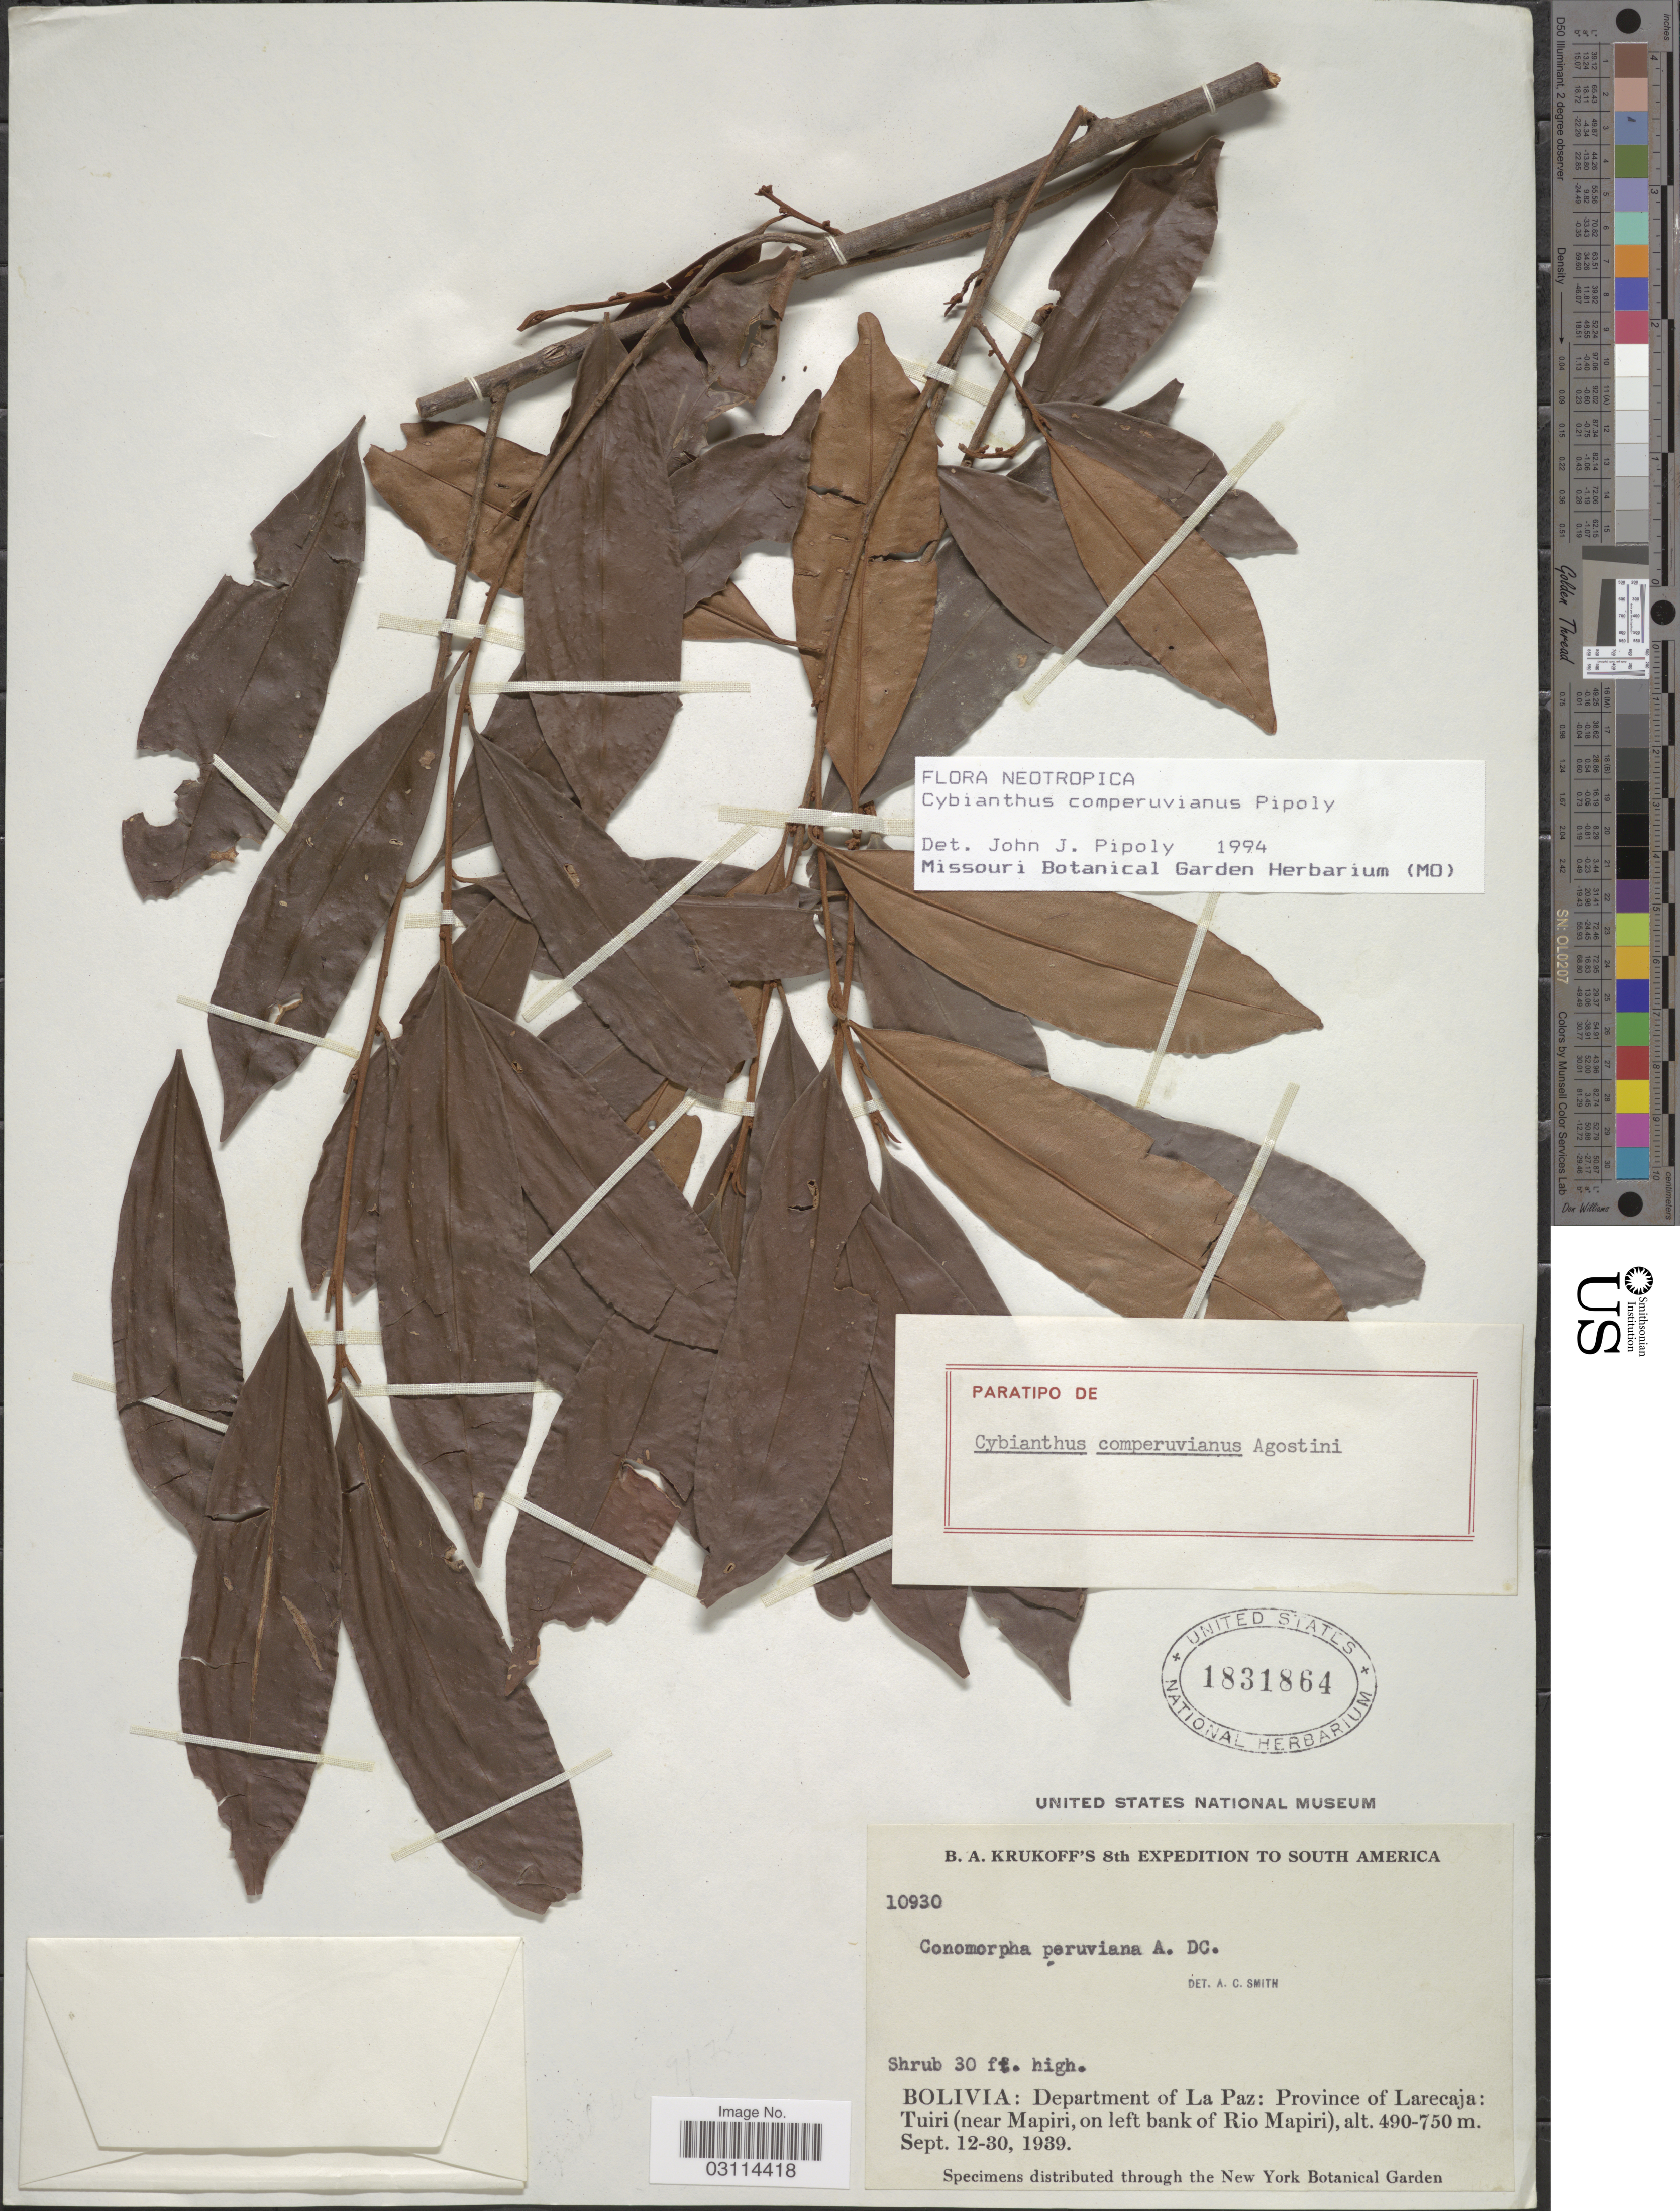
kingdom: Plantae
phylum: Tracheophyta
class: Magnoliopsida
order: Ericales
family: Primulaceae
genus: Cybianthus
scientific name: Cybianthus comperuvianus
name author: Pipoly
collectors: B. A. Krukoff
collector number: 10930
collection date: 1939-09-12/1939-09-30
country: Bolivia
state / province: La Paz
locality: Department of La Paz: Province of Larecaja: Tuiri (near Mapiri, on left bank of Rio Mapiri).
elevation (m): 490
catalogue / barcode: US 1831864